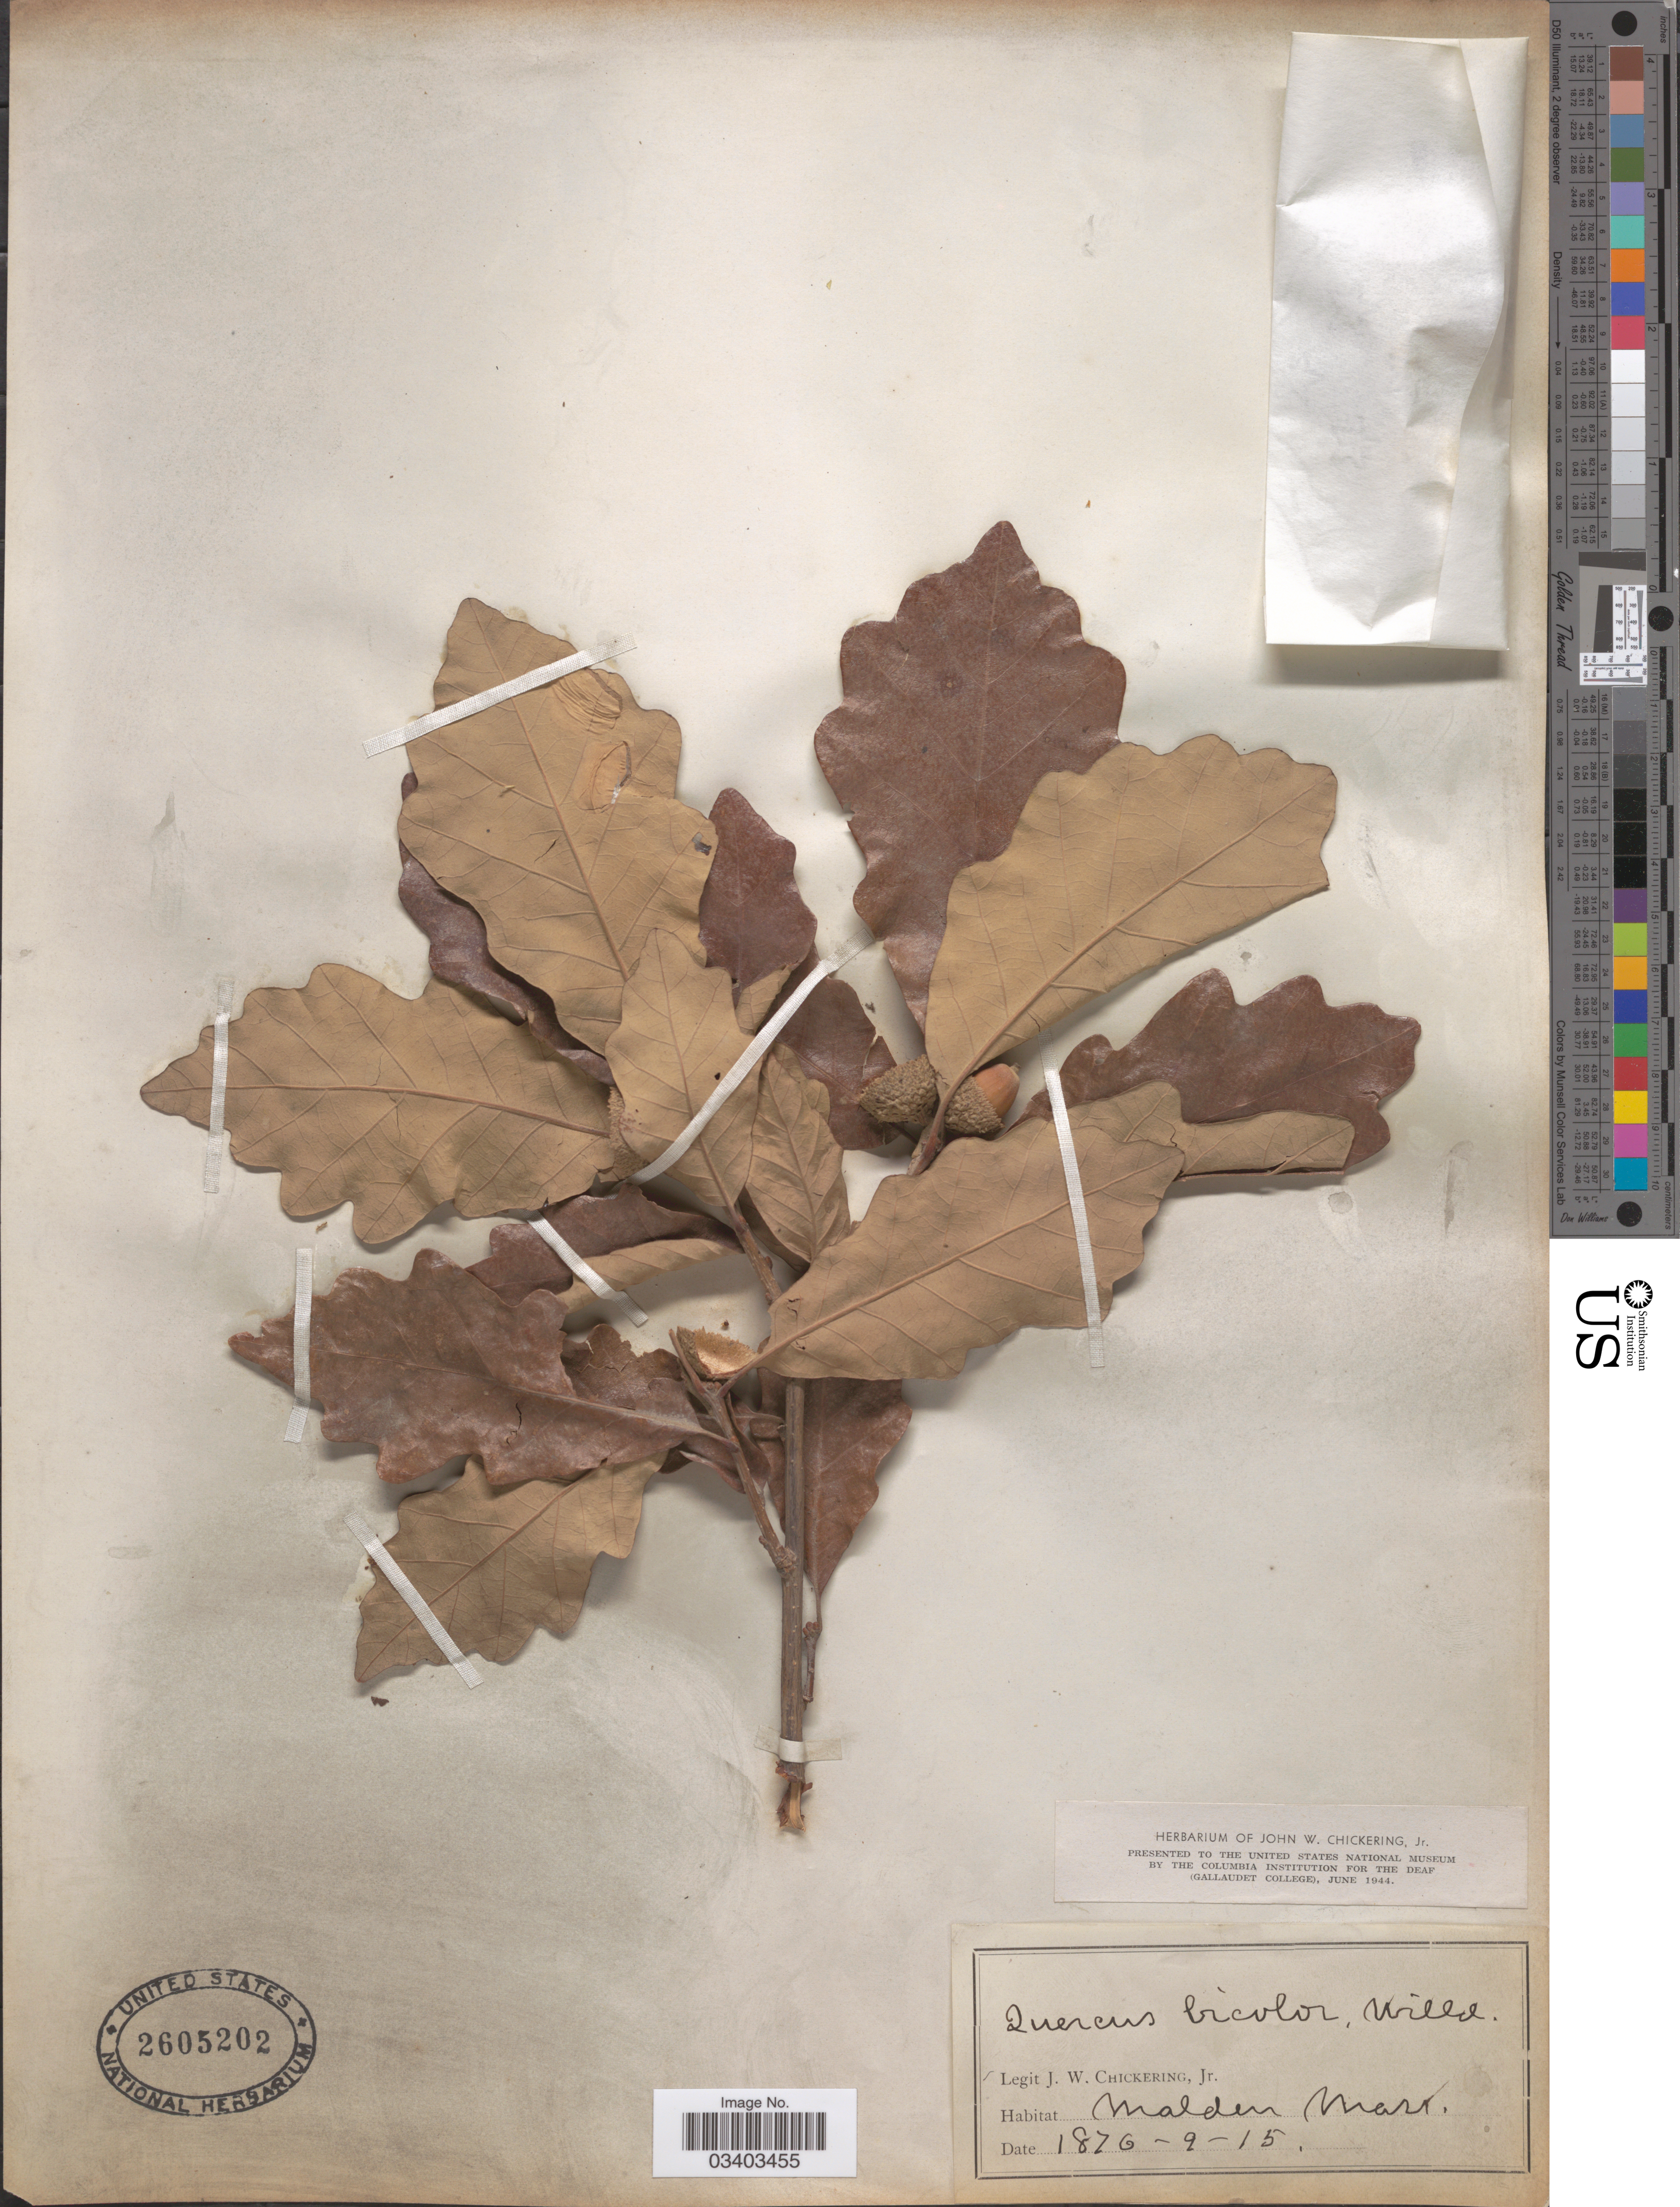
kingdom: Plantae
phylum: Tracheophyta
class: Magnoliopsida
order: Fagales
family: Fagaceae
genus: Quercus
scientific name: Quercus bicolor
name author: Willd.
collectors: J. W. Chickering Jr.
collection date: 1876-09-15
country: United States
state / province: Massachusetts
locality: Malden.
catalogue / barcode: US 2605202